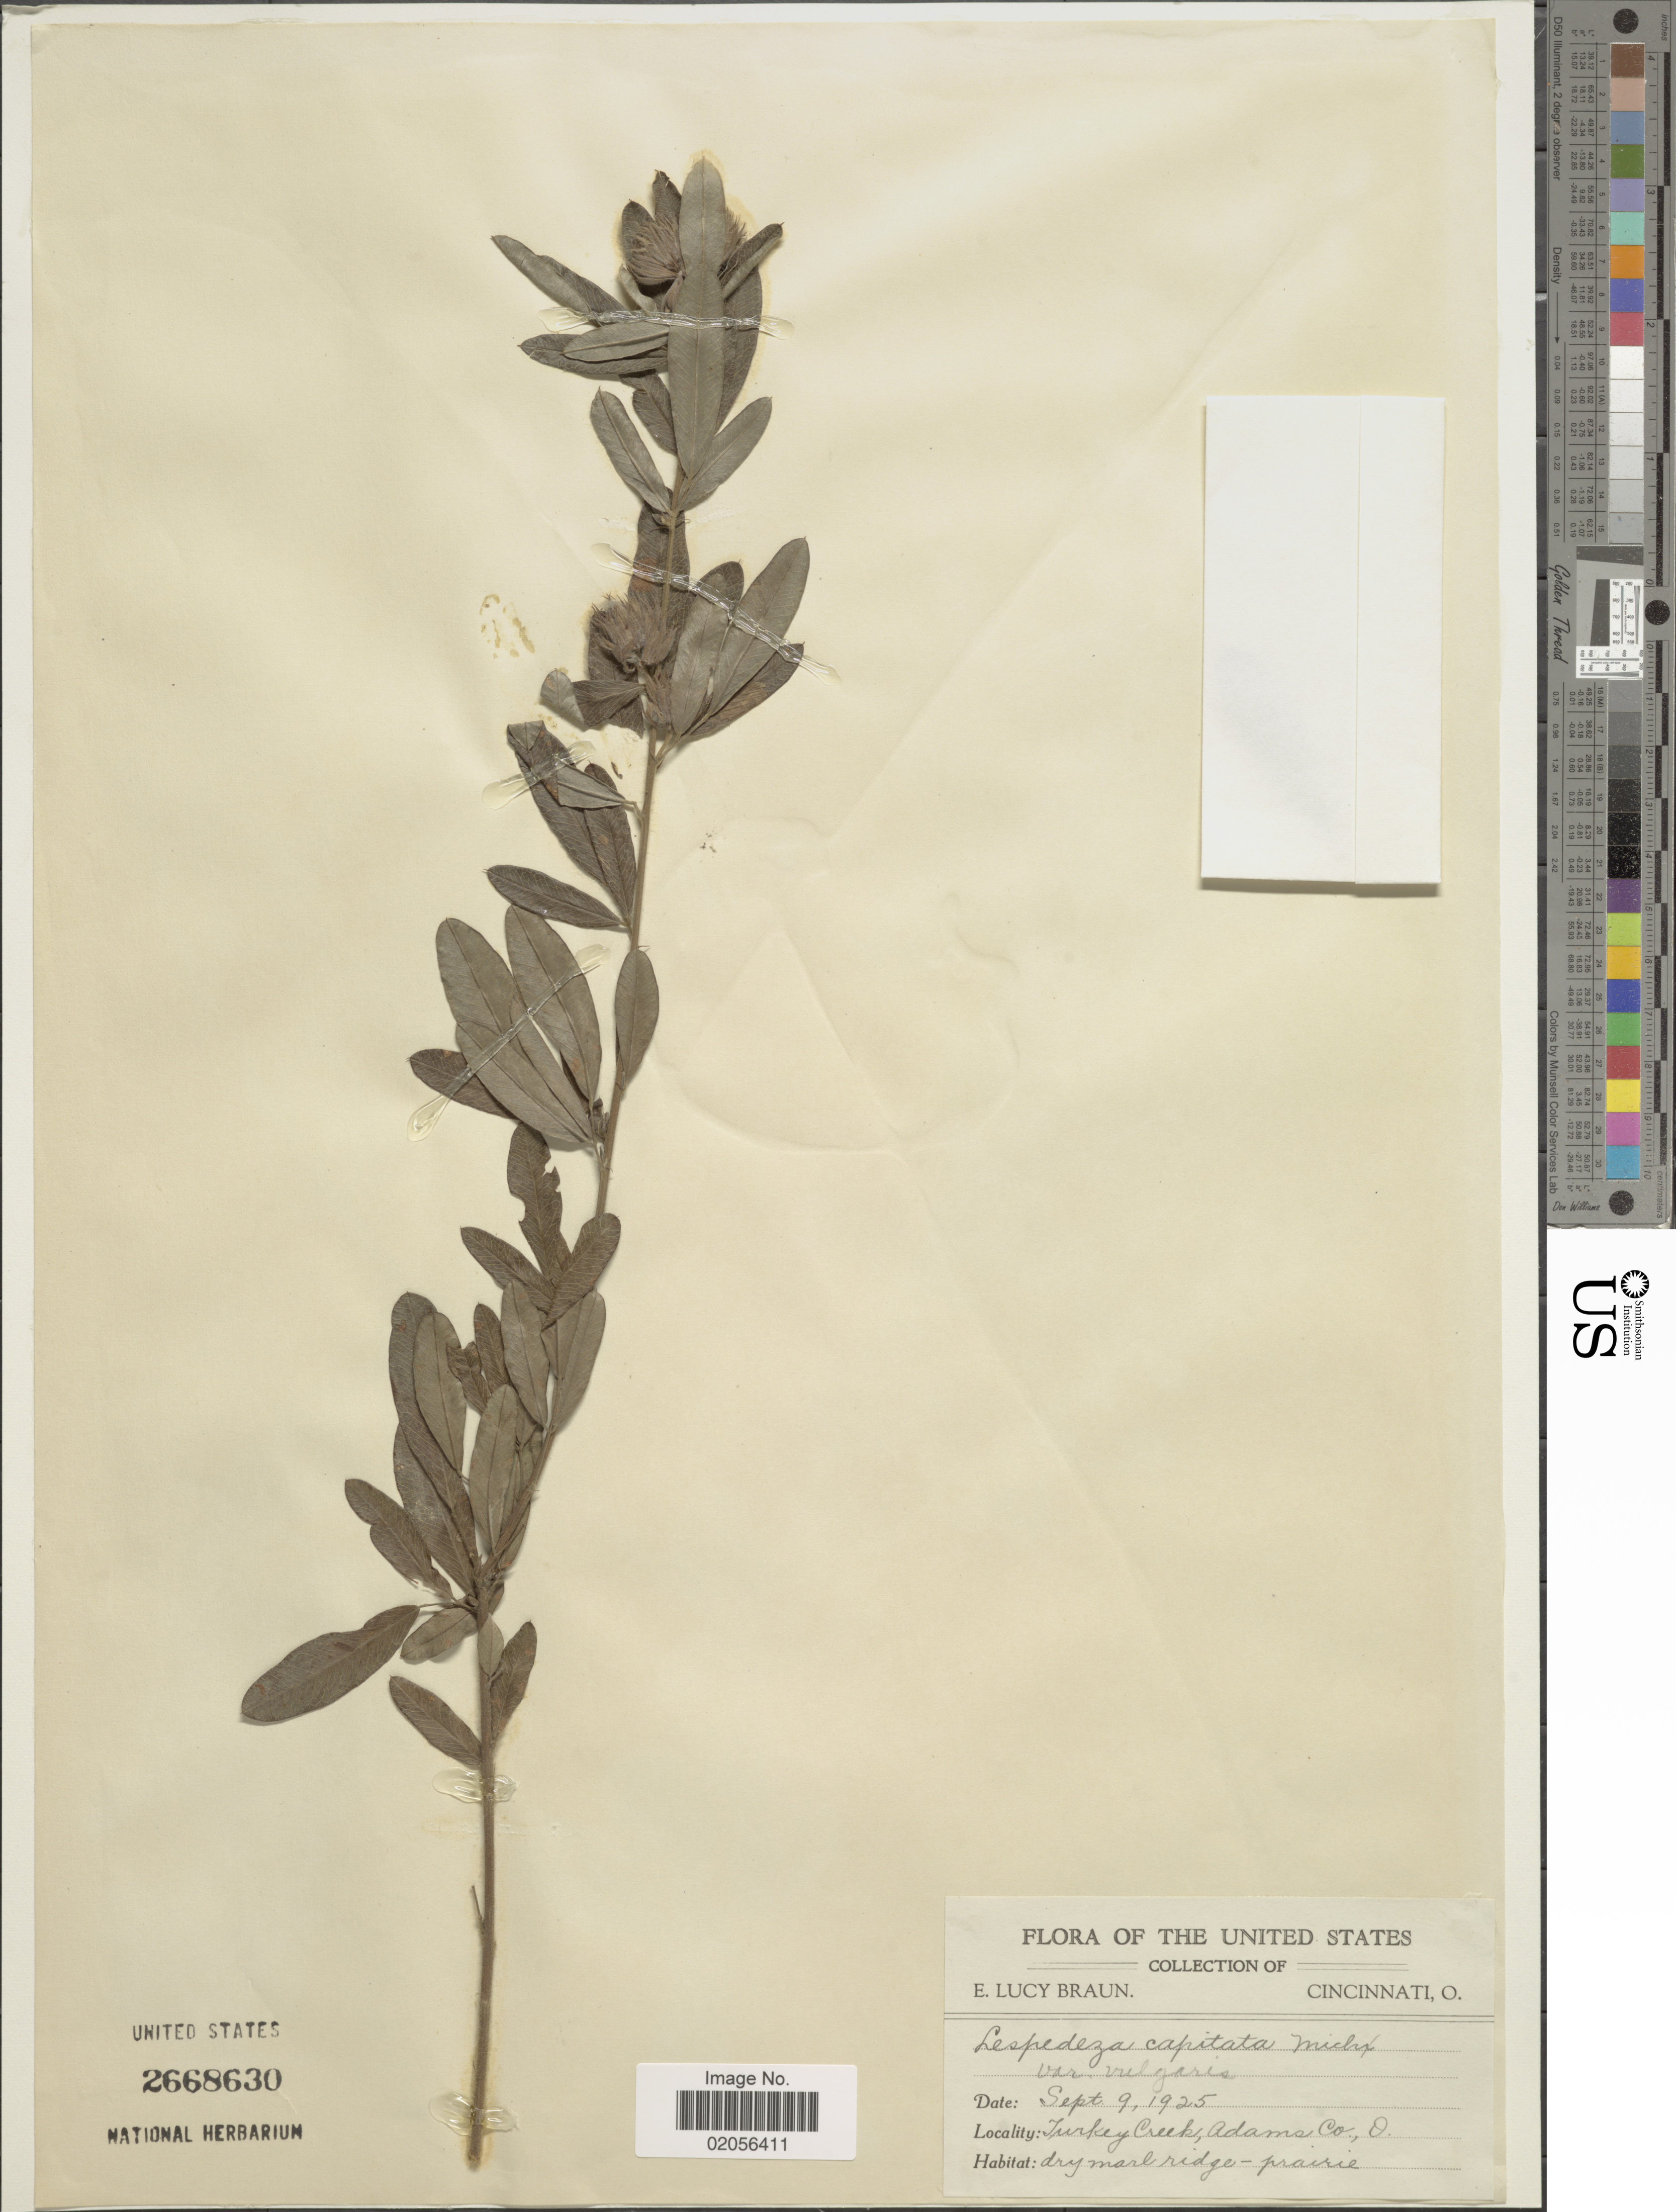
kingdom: Plantae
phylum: Tracheophyta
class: Magnoliopsida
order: Fabales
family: Fabaceae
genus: Lespedeza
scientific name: Lespedeza capitata var. vulgaris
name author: Torr. & A. Gray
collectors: E. L. Braun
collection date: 1925-09-09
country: United States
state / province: Ohio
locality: Turkey Creek, Adams Co.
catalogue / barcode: US 2668630